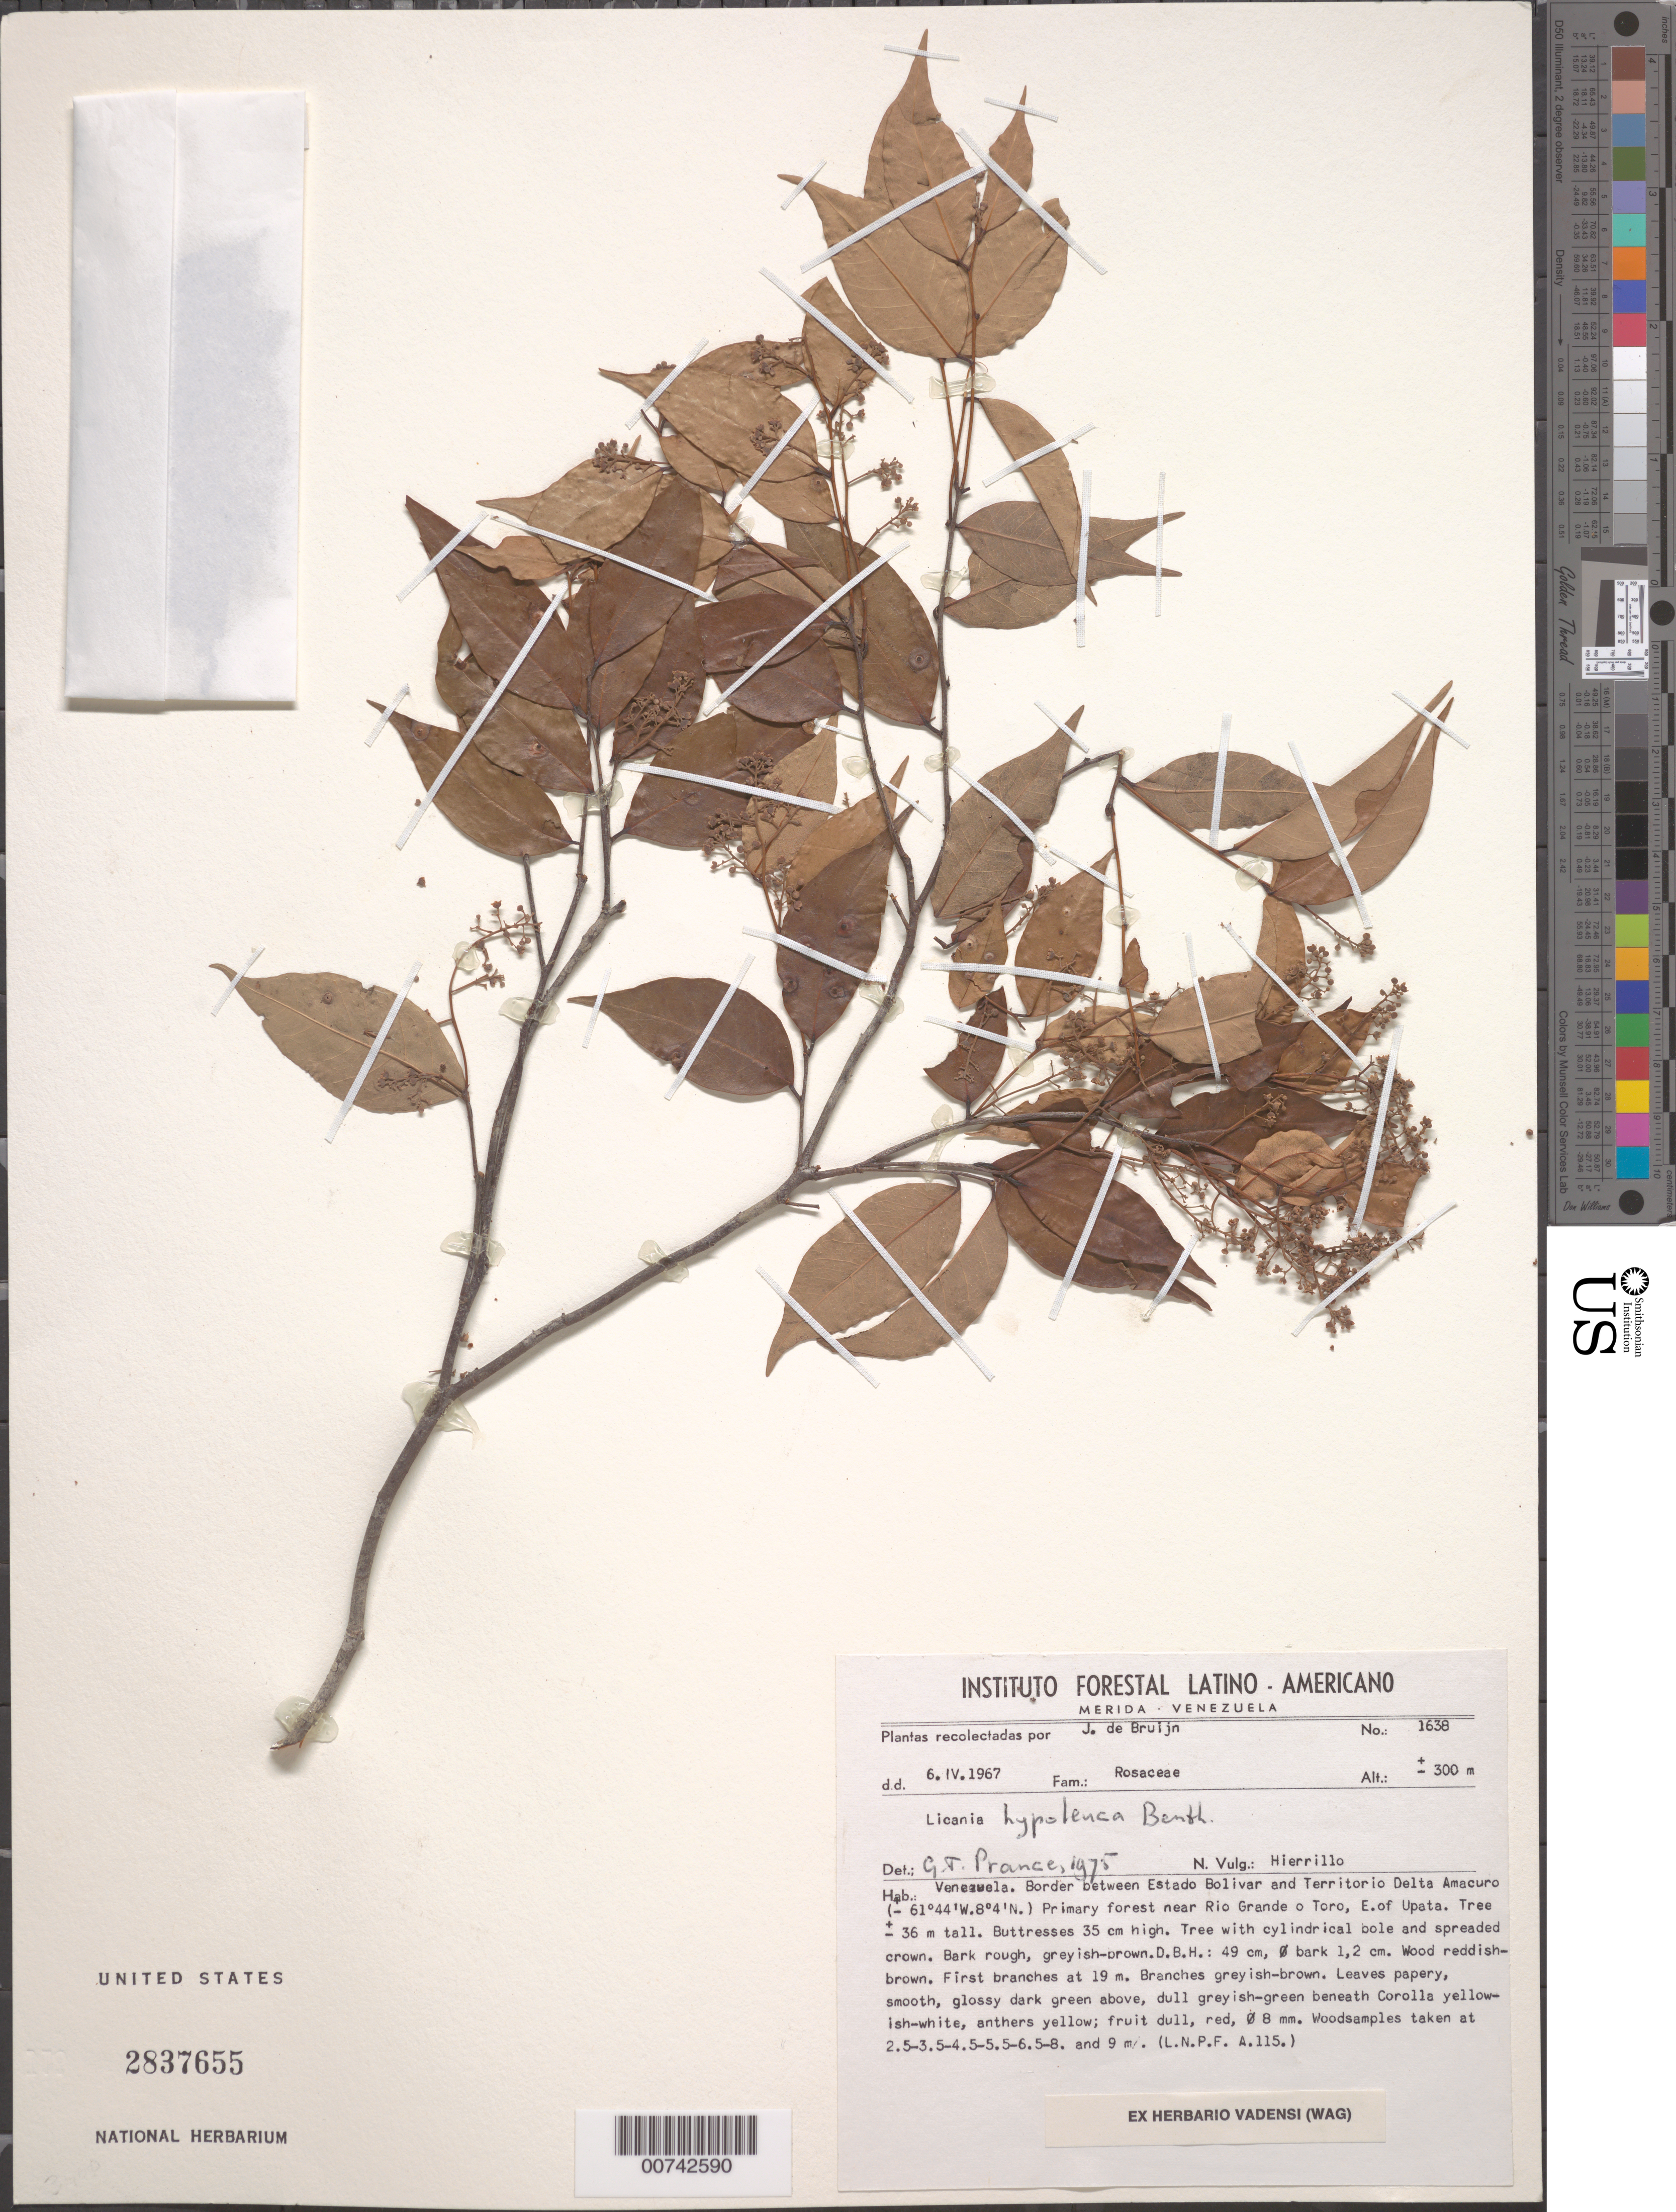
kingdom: Plantae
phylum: Tracheophyta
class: Magnoliopsida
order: Malpighiales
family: Chrysobalanaceae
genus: Licania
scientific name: Licania hypoleuca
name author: Benth.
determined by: Prance, G. T.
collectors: J. Bruijn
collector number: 1638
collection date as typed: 6-Apr-67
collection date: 1967-04-06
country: Venezuela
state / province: Delta Amacuro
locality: Estado Bolívar and Territorío Delta Amacuro border, near Río Grande o Toro, E of Upata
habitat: Primary forest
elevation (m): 300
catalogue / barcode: US 2837655